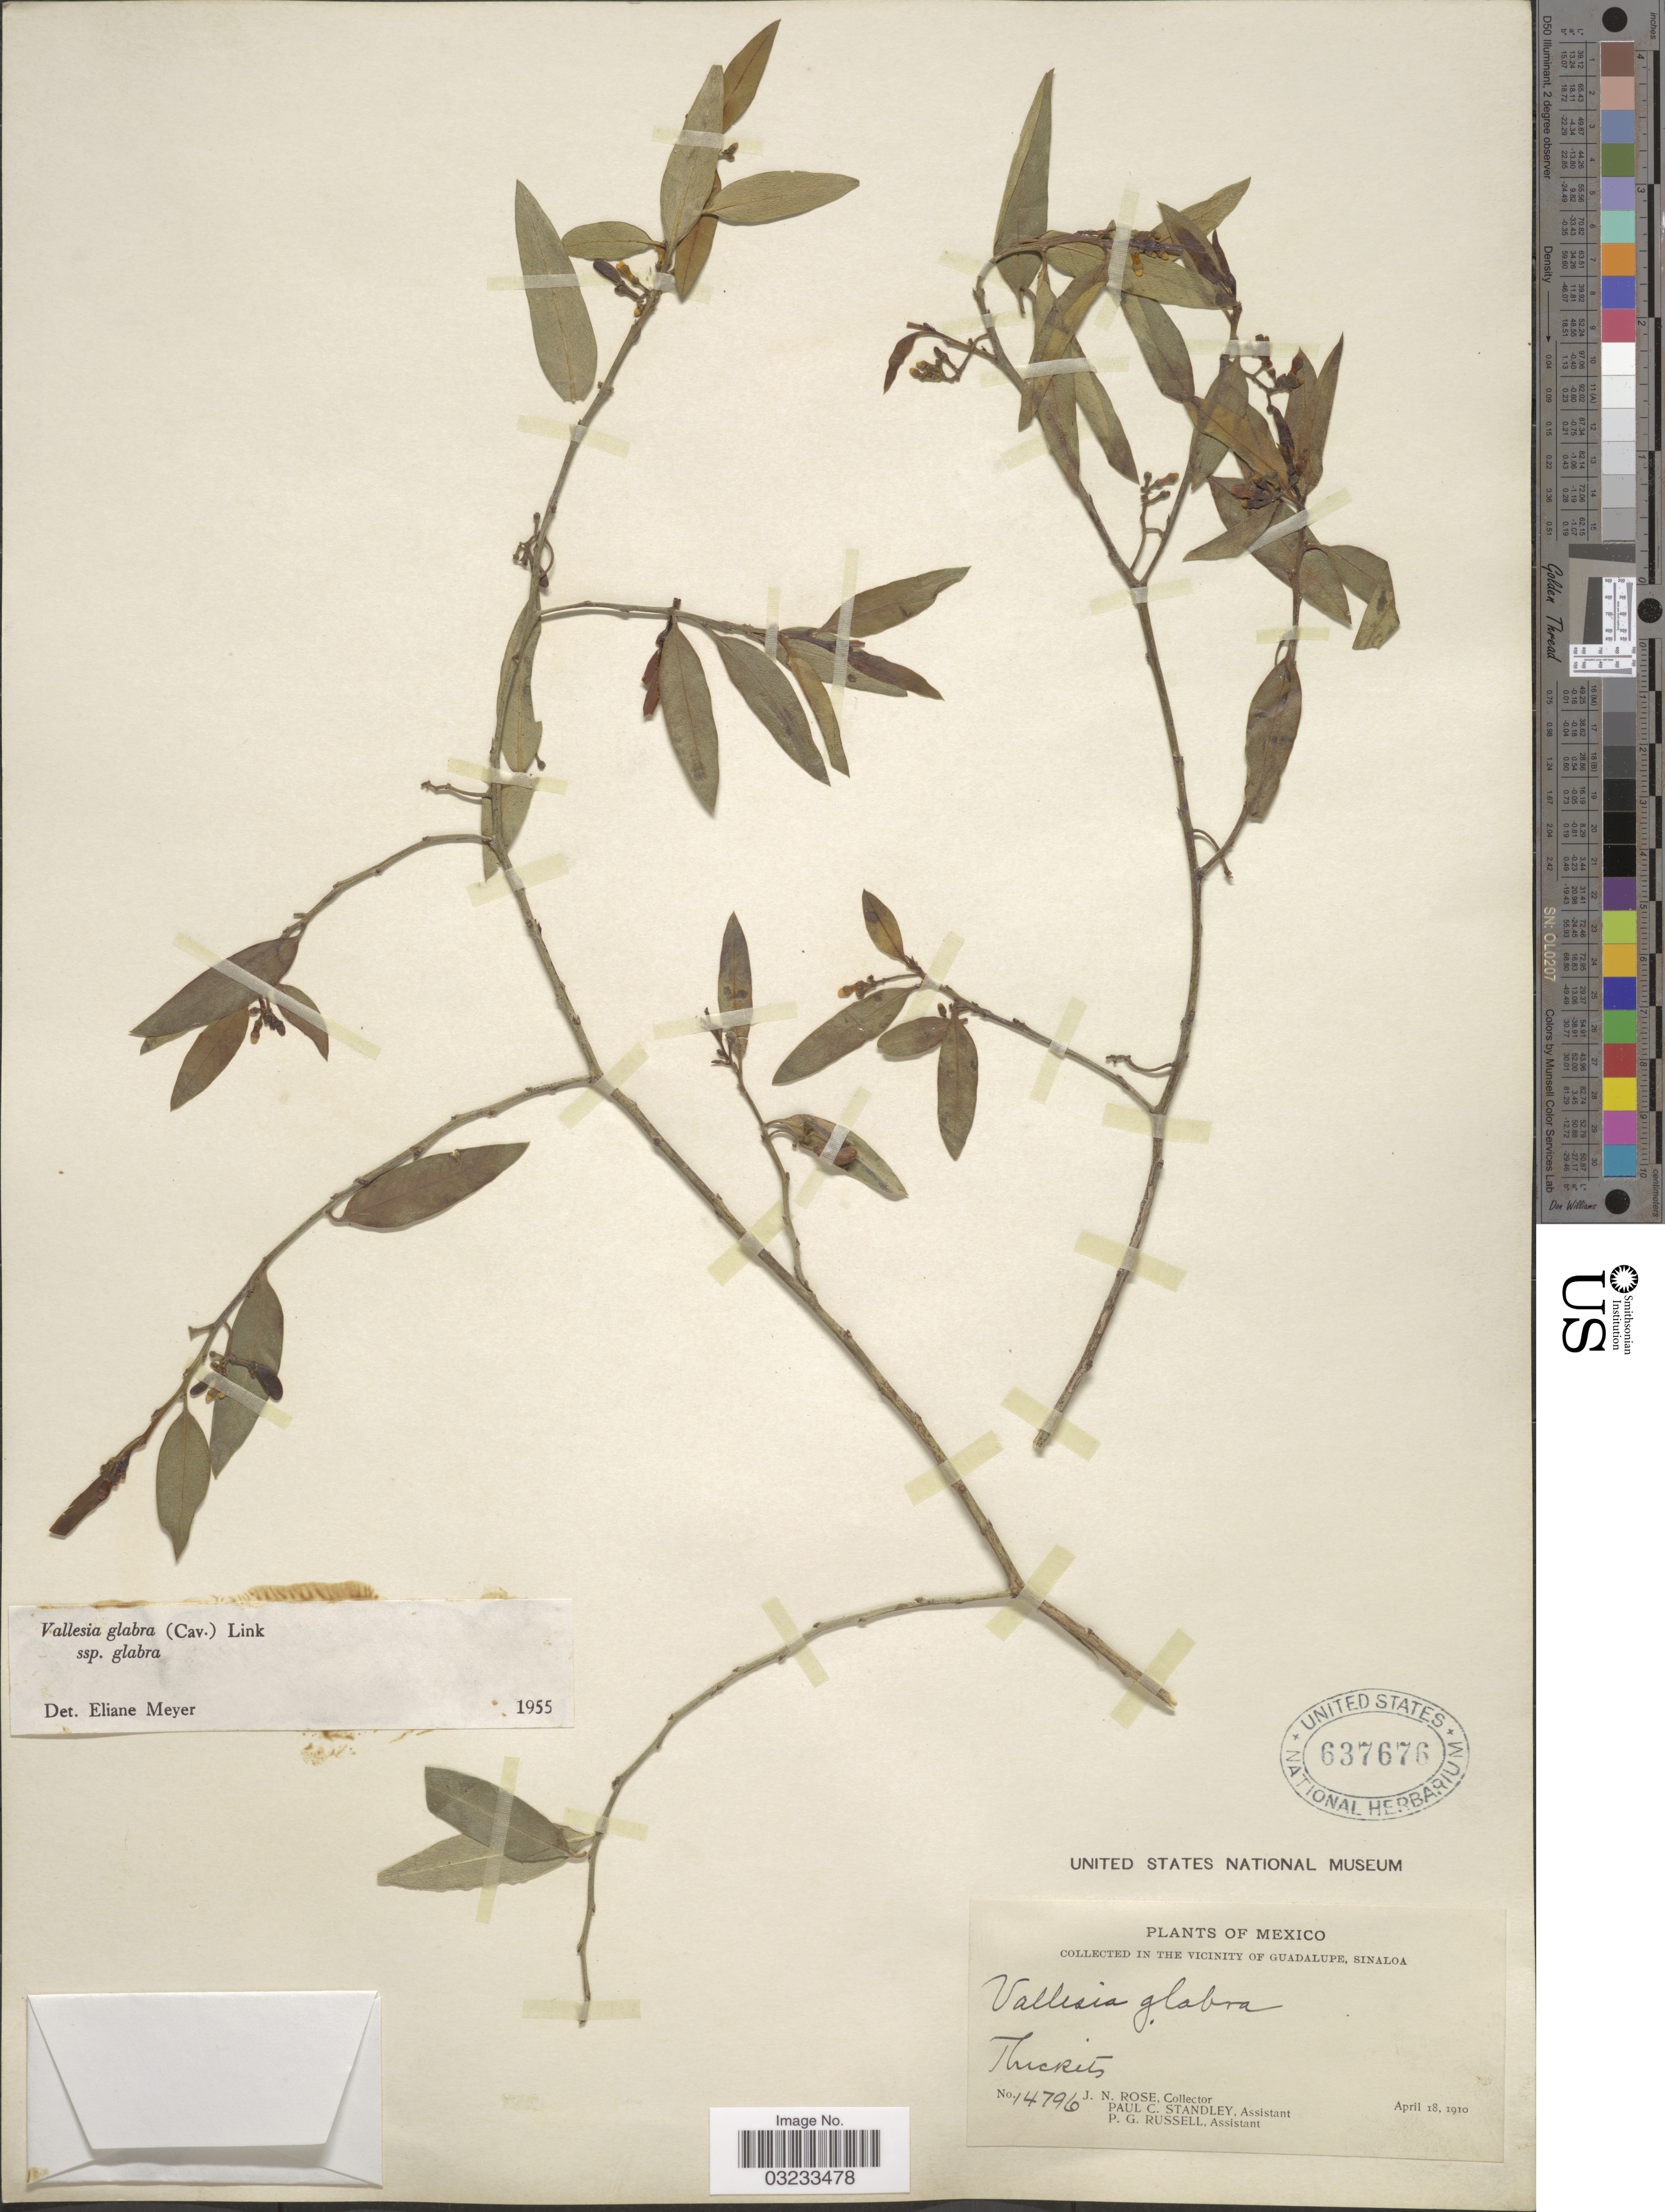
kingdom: Plantae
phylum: Tracheophyta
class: Magnoliopsida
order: Gentianales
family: Apocynaceae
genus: Vallesia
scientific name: Vallesia glabra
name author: (Cav.) Link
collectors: J. N. Rose, P. C. Standley & P. G. Russell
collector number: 14796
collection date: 1910-04-18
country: Mexico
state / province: Sinaloa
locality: In The Vicinity of Guadalupe, Sinaloa.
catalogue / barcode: US 637676